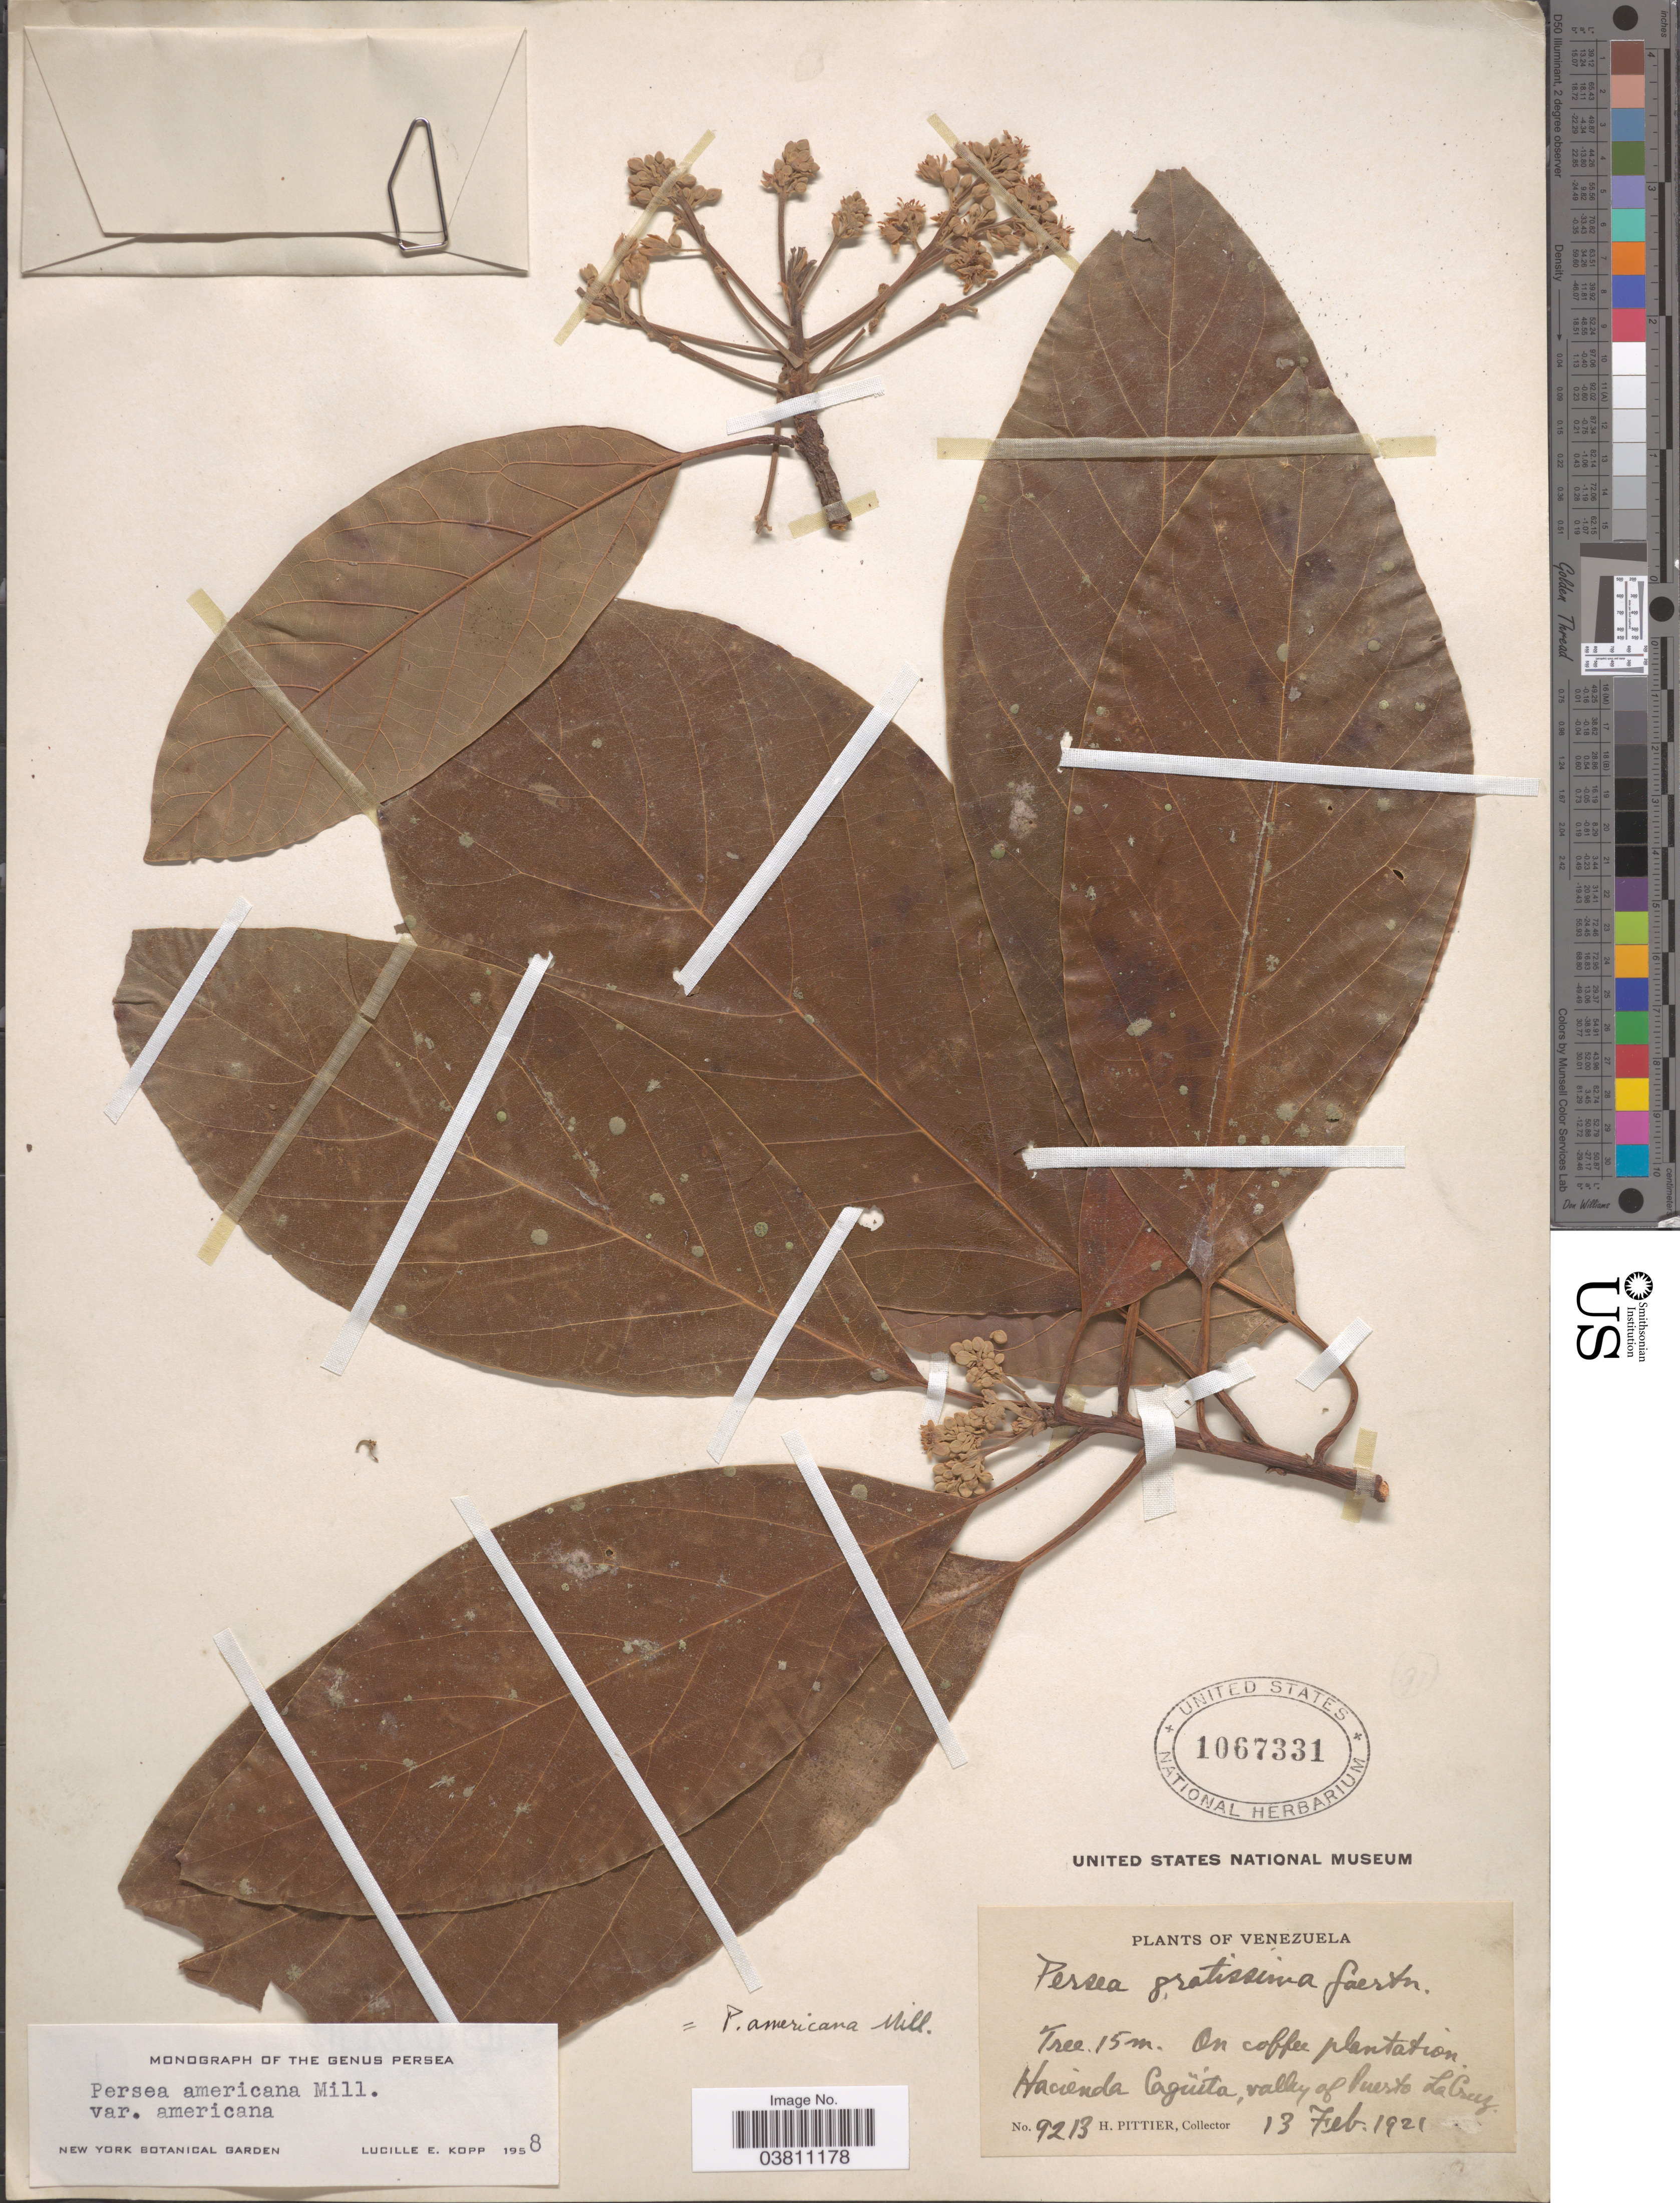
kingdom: Plantae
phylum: Tracheophyta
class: Magnoliopsida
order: Laurales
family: Lauraceae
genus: Persea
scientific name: Persea americana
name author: Mill.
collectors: H. F. Pittier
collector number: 9213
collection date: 1921-02-13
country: Venezuela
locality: On coffee plantation. Haciena Cagüita, valley of Puerto La Cruz.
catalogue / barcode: US 1067331